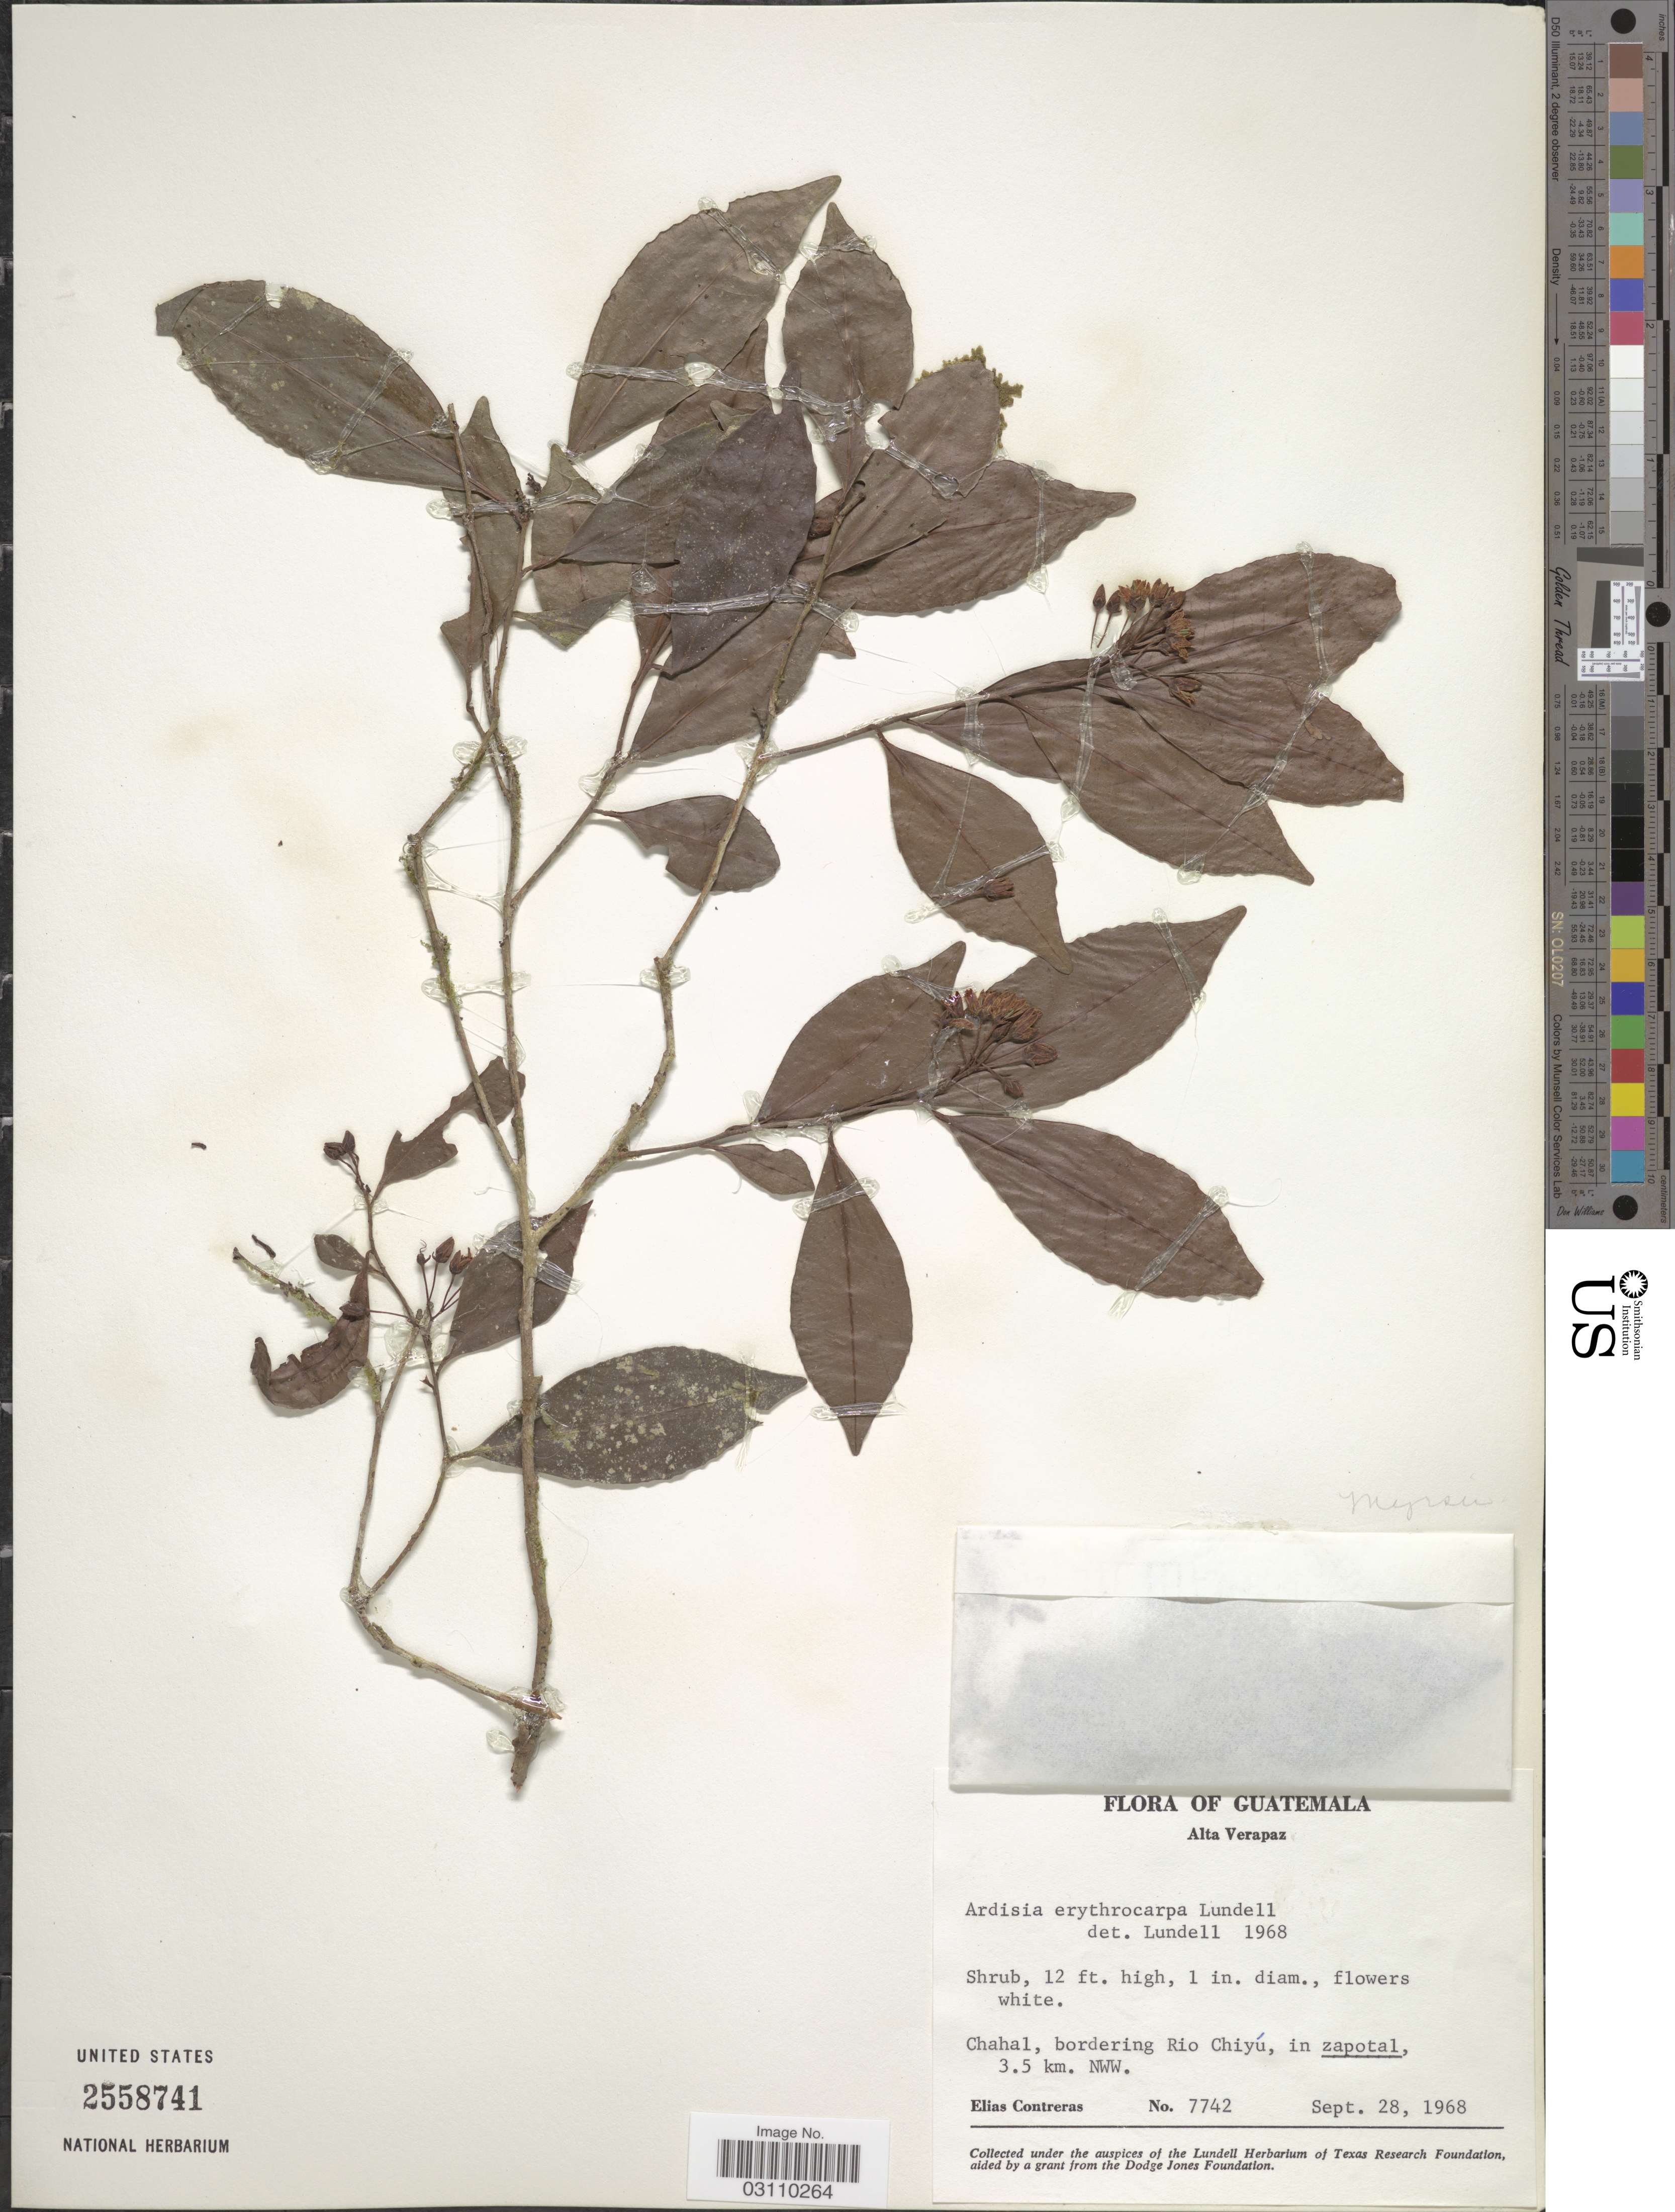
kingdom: Plantae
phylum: Tracheophyta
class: Magnoliopsida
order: Ericales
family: Primulaceae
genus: Ardisia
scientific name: Ardisia erythrocarpa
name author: Lundell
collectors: E. Contreras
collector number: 7742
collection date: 1968-09-28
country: Guatemala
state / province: Alta Verapaz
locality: Chahal, bordering Rio Chiyú, in zapotal, 3.5 km. NWW.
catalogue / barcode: US 2558741